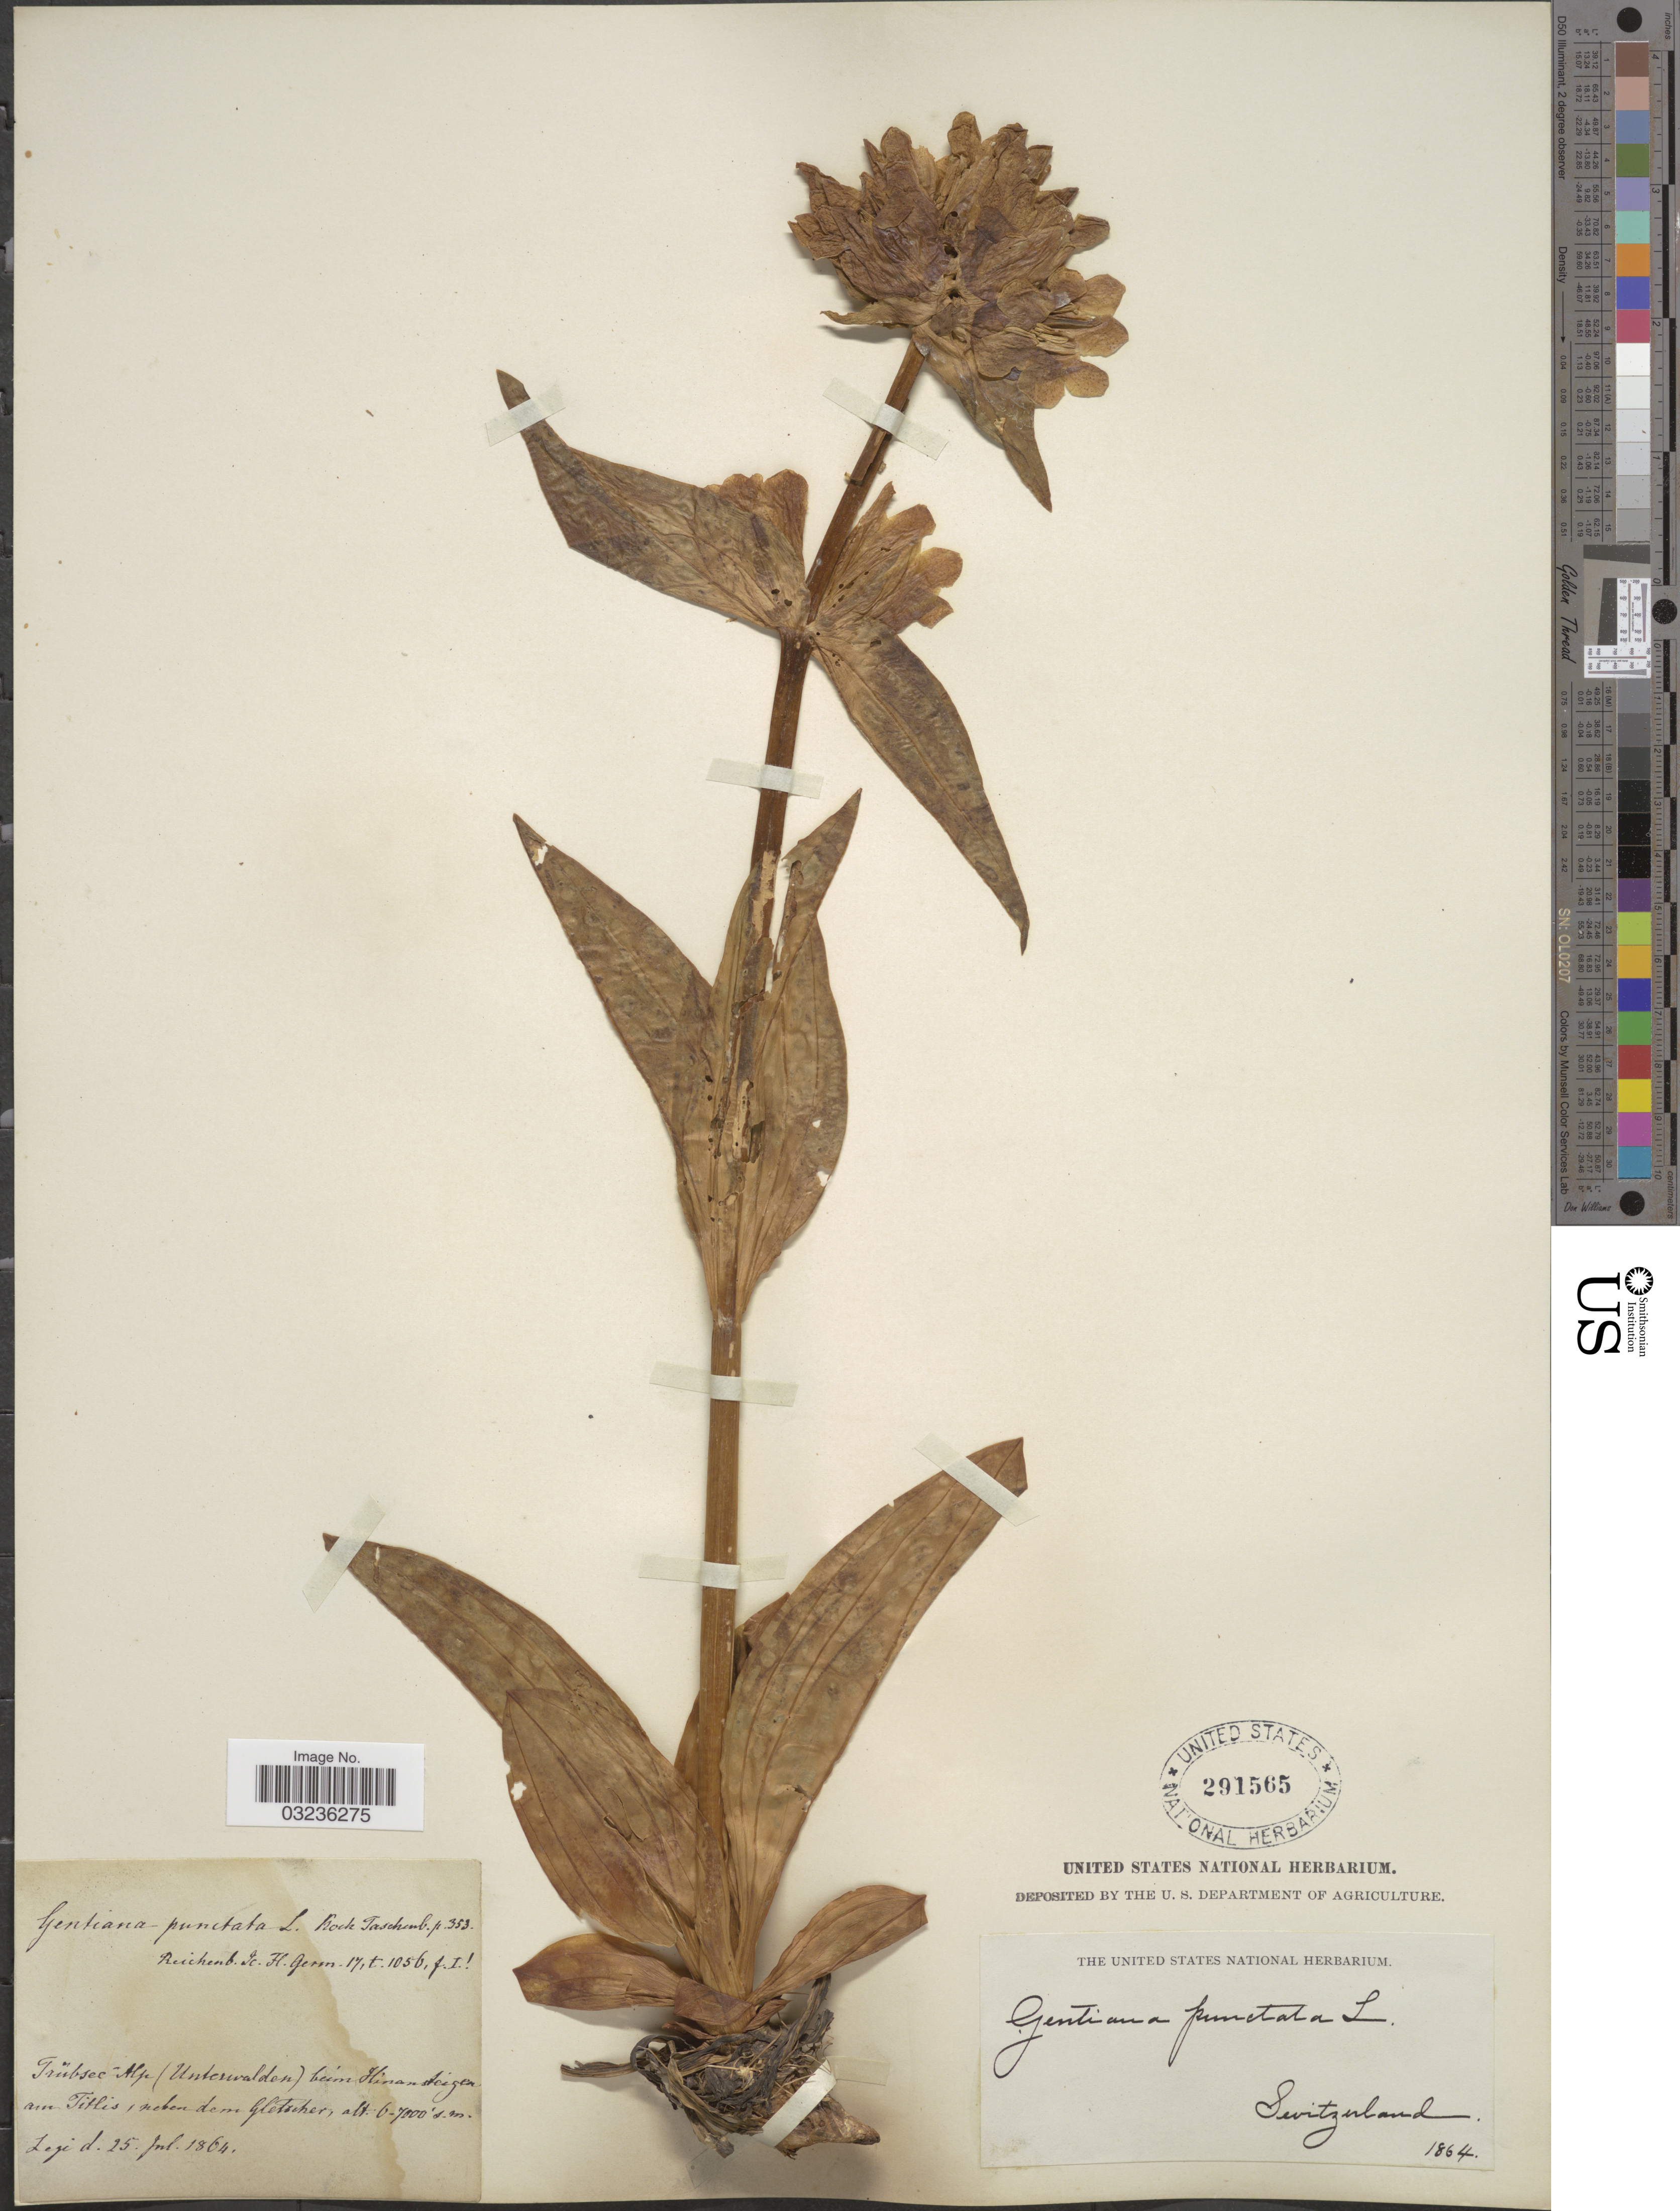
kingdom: Plantae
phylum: Tracheophyta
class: Magnoliopsida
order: Gentianales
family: Gentianaceae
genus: Gentiana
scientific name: Gentiana punctata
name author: L.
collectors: ex herb. United States National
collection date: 1864-07-25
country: Switzerland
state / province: Obwalden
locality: Trübsee Alp (Unterwalden) beim Hinandeigen am Titlis neben dem Gletscher.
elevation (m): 6000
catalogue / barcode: US 291565